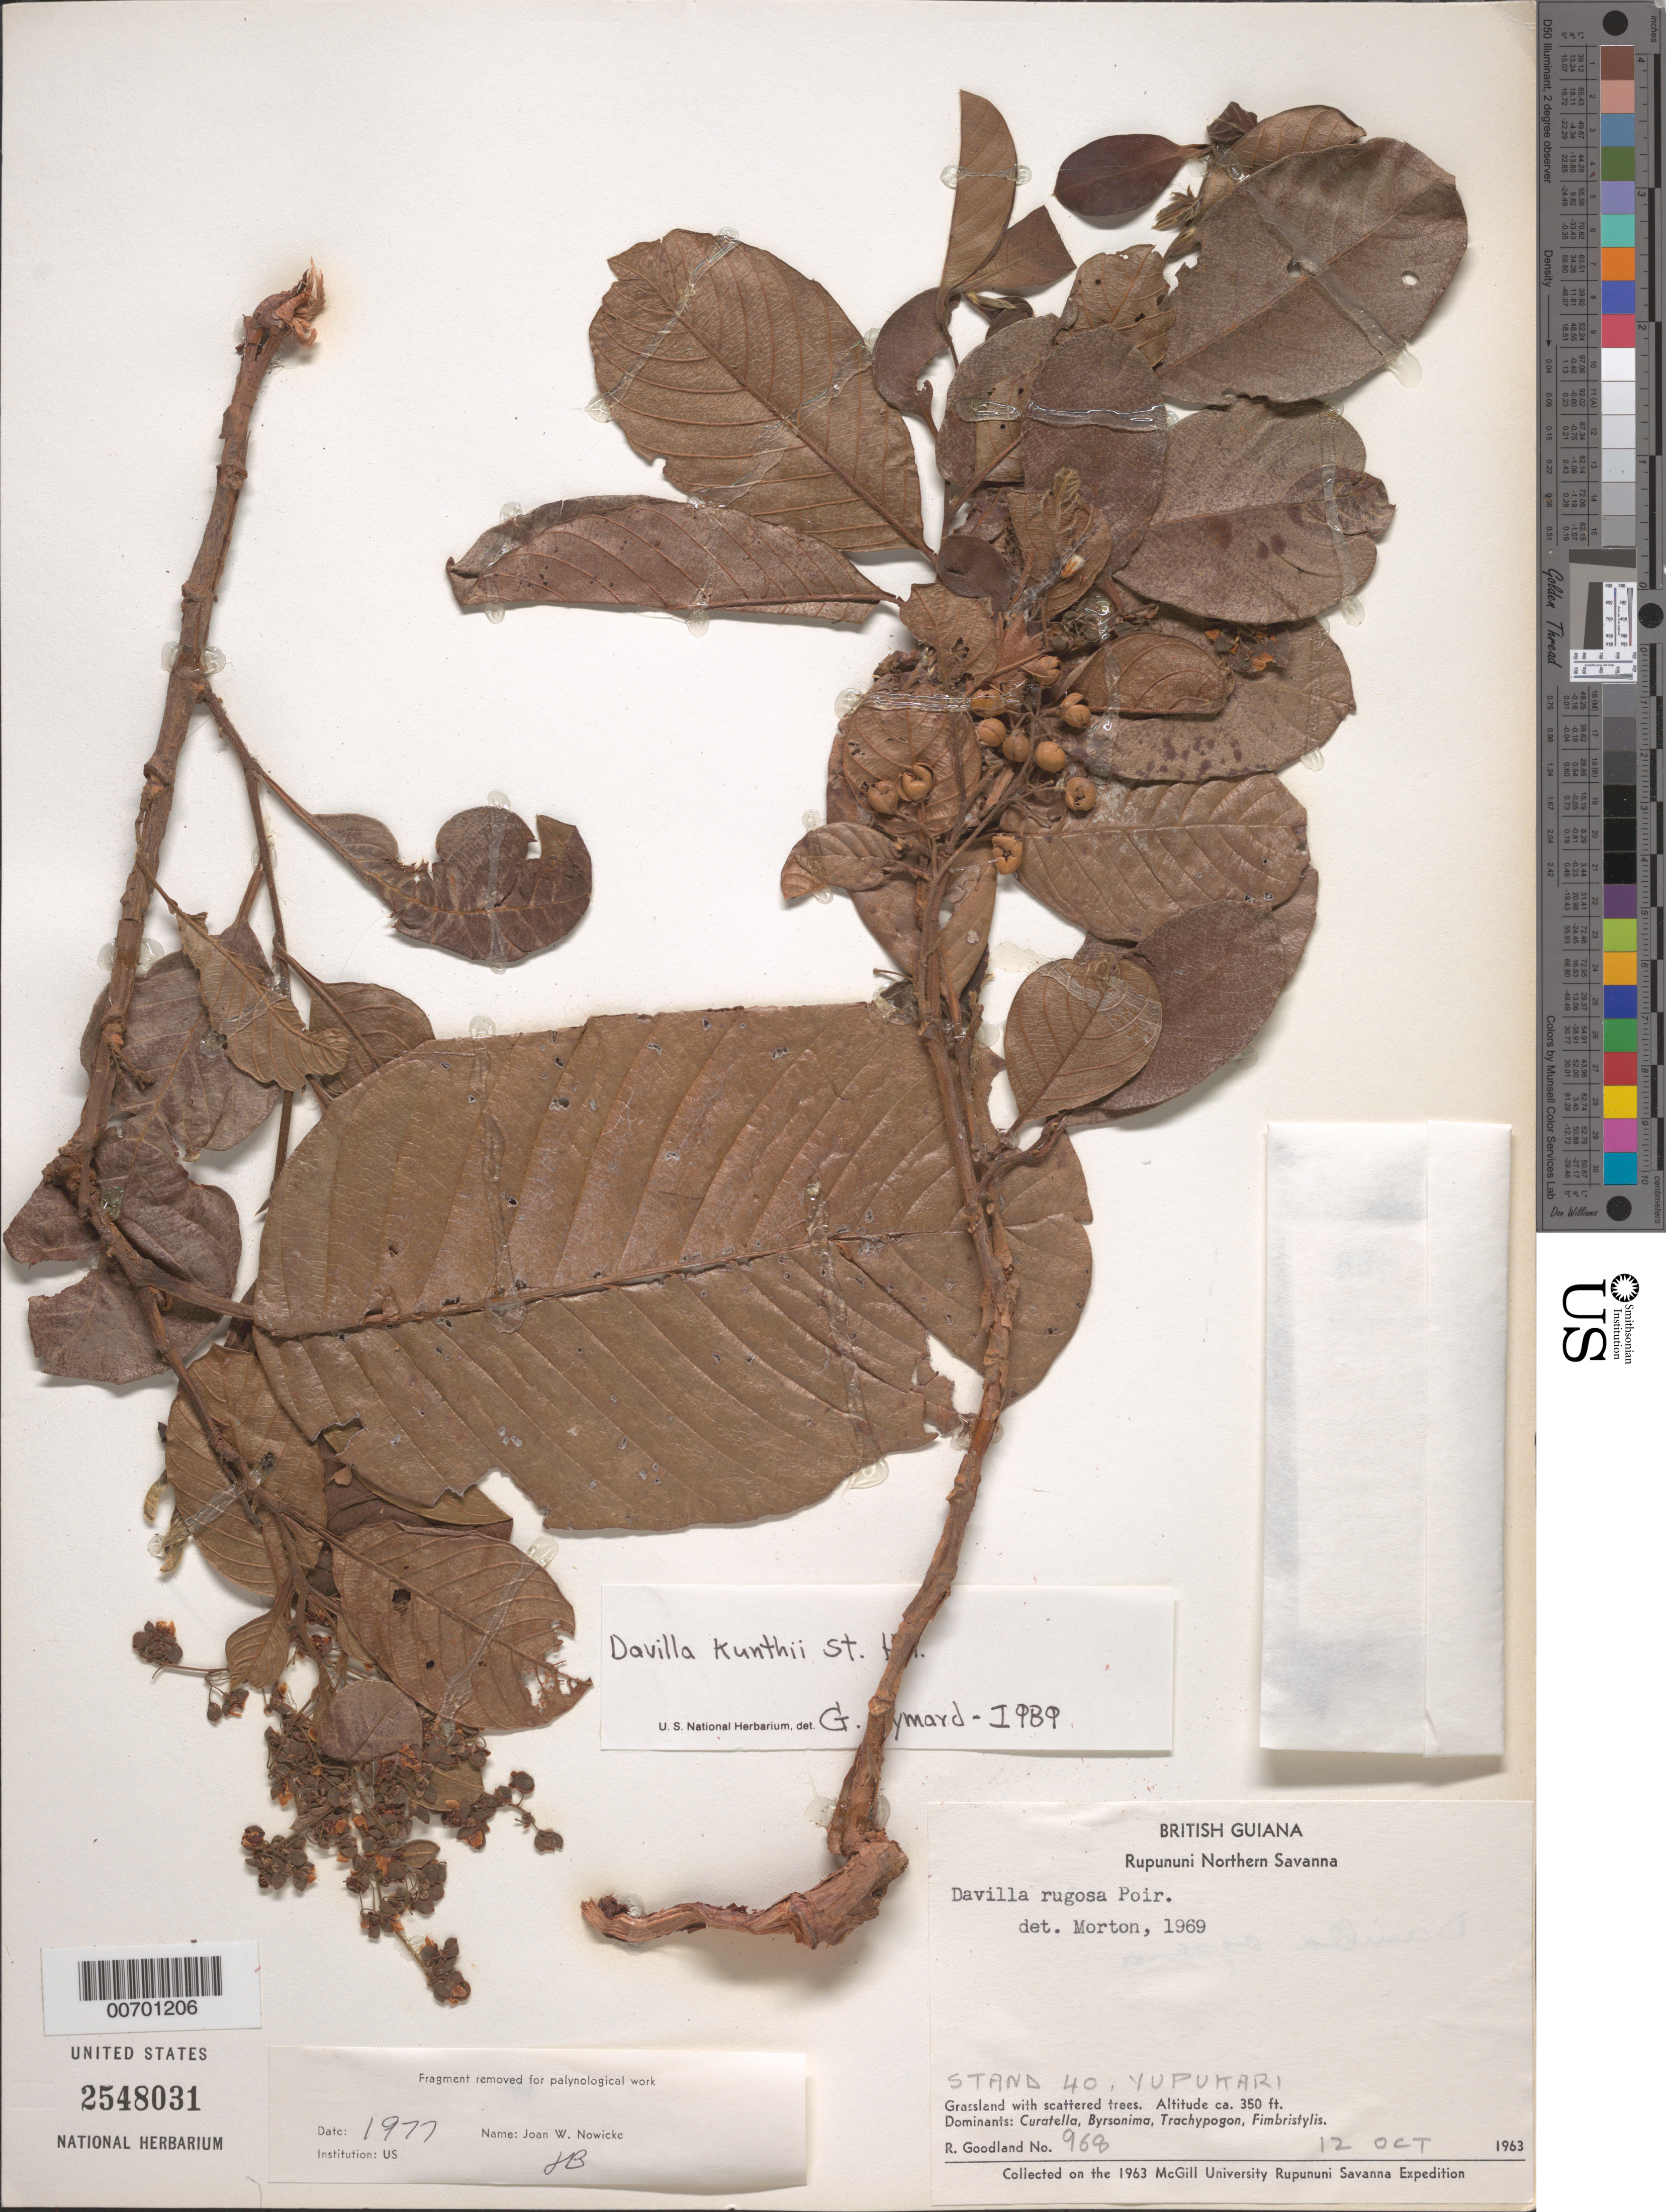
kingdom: Plantae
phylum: Tracheophyta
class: Magnoliopsida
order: Dilleniales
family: Dilleniaceae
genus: Davilla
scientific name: Davilla kunthii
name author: A. St.-Hil.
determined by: Aymard C., G. A., (PORT), Univ. Nac. Exp. de los Llanos Ezequiel Zamora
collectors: R. Goodland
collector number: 968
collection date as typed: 12-Oct-63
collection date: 1963-10-12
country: Guyana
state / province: U. Takutu-U. Essequibo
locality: Rupununi Northern Savanna, Yupukari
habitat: Grassland with scattered trees. Dominants: Curatella, Byrsonima, Trachypogon, Fimbristylis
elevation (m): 107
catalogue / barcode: US 2548031